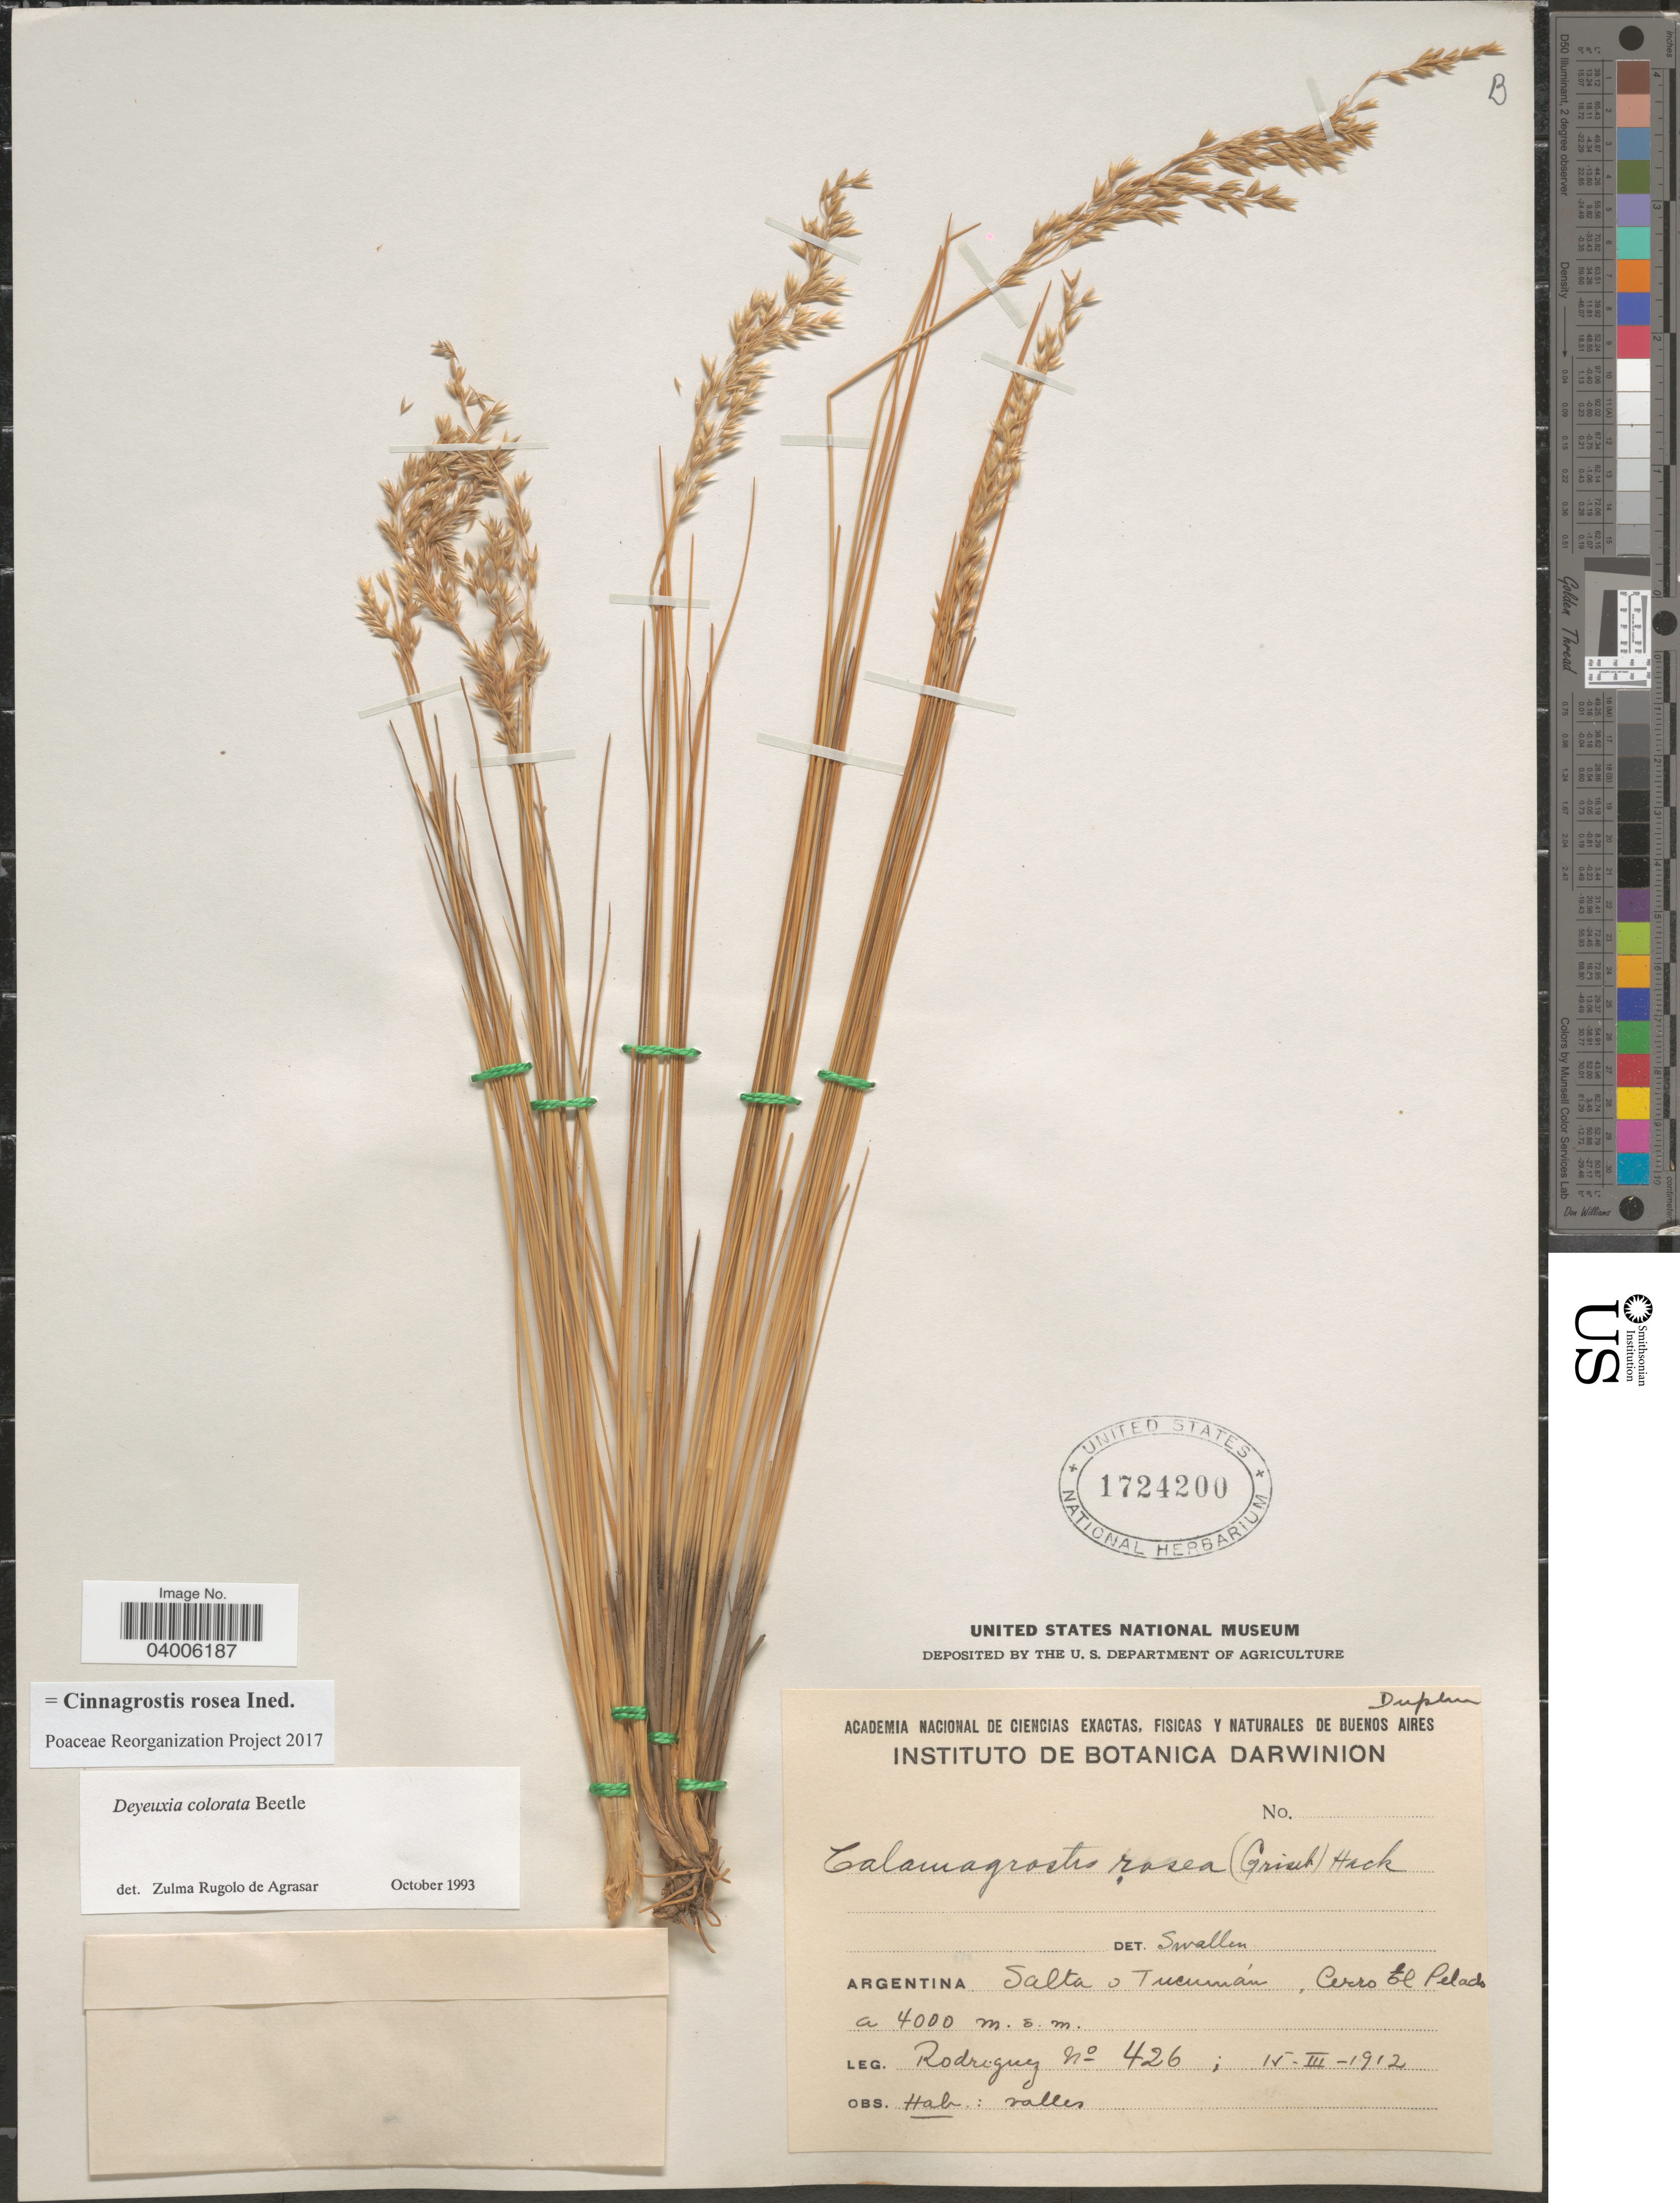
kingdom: Plantae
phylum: Tracheophyta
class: Liliopsida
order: Poales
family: Poaceae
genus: Cinnagrostis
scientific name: Cinnagrostis rosea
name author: (Griseb.) P.M. Peterson et al.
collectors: Rodriguez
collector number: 426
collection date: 1912-03-15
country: Argentina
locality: Salta o Tucumán, Cerro El Pelado.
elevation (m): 4000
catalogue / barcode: US 1724200